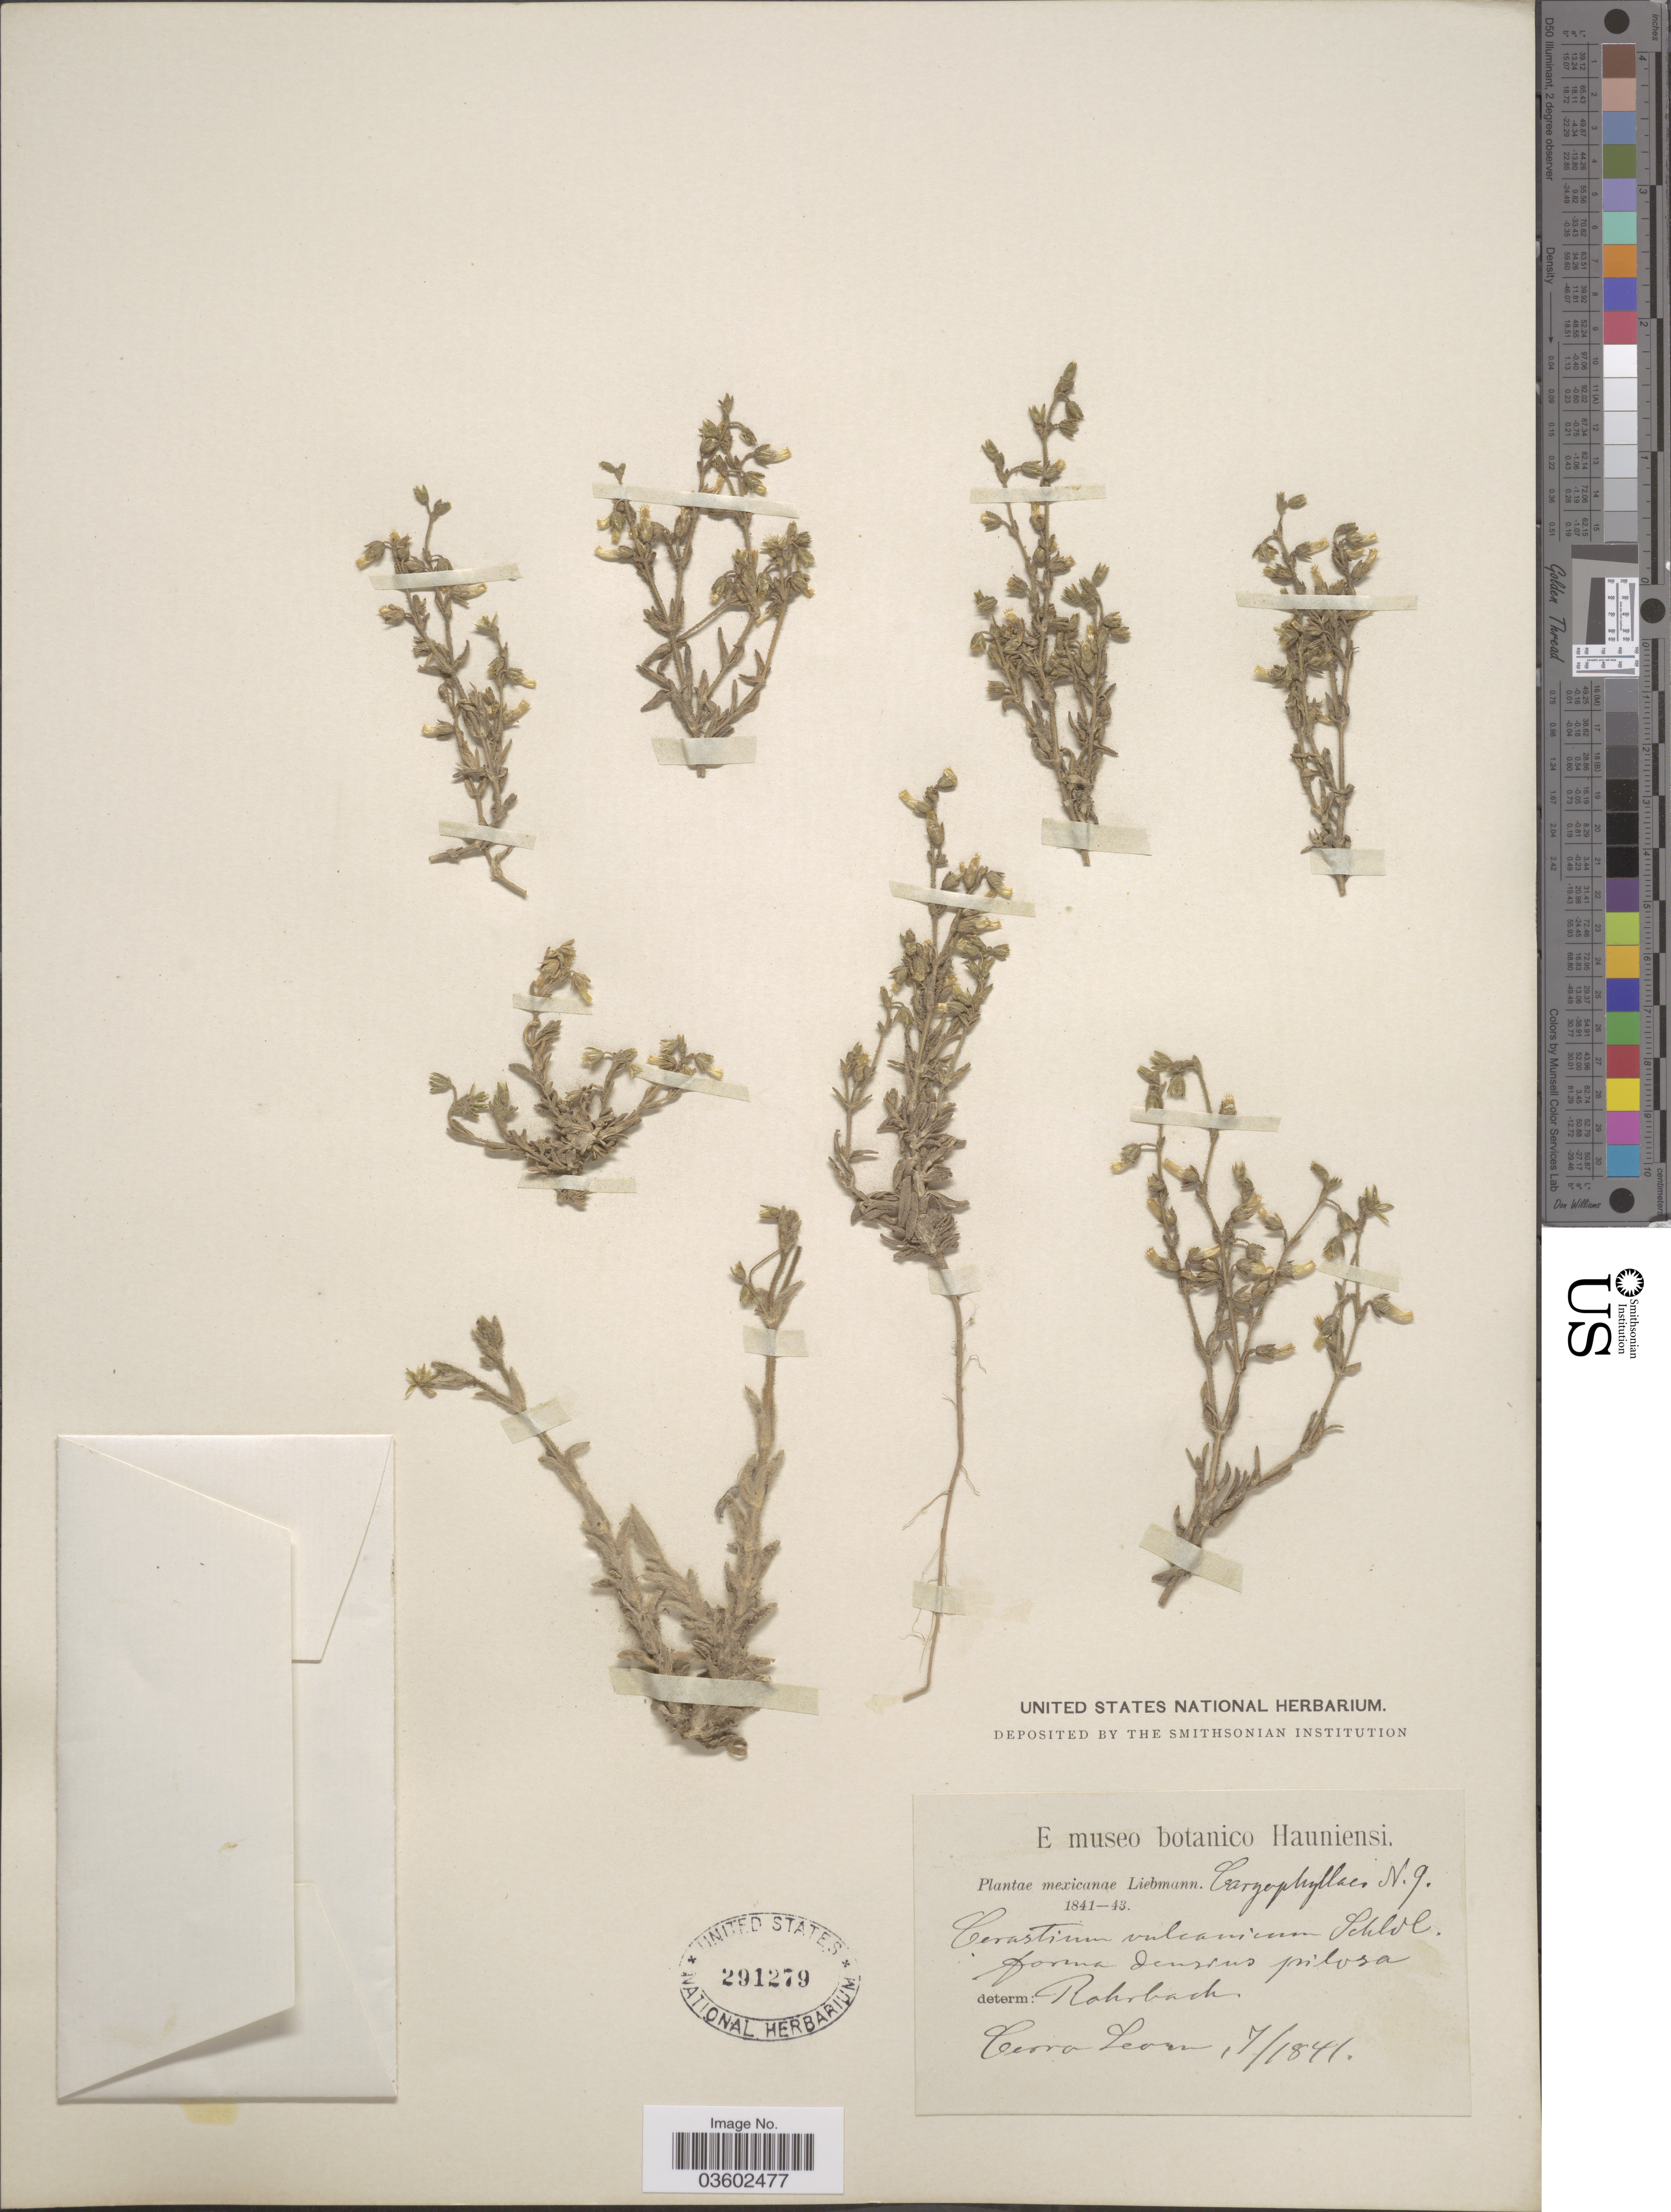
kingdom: Plantae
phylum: Tracheophyta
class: Magnoliopsida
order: Caryophyllales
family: Caryophyllaceae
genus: Cerastium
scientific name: Cerastium vulcanicum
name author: Schltdl.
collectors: Liebmann, --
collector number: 9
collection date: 1841-07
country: Mexico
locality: Cerro Leon.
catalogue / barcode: US 291279